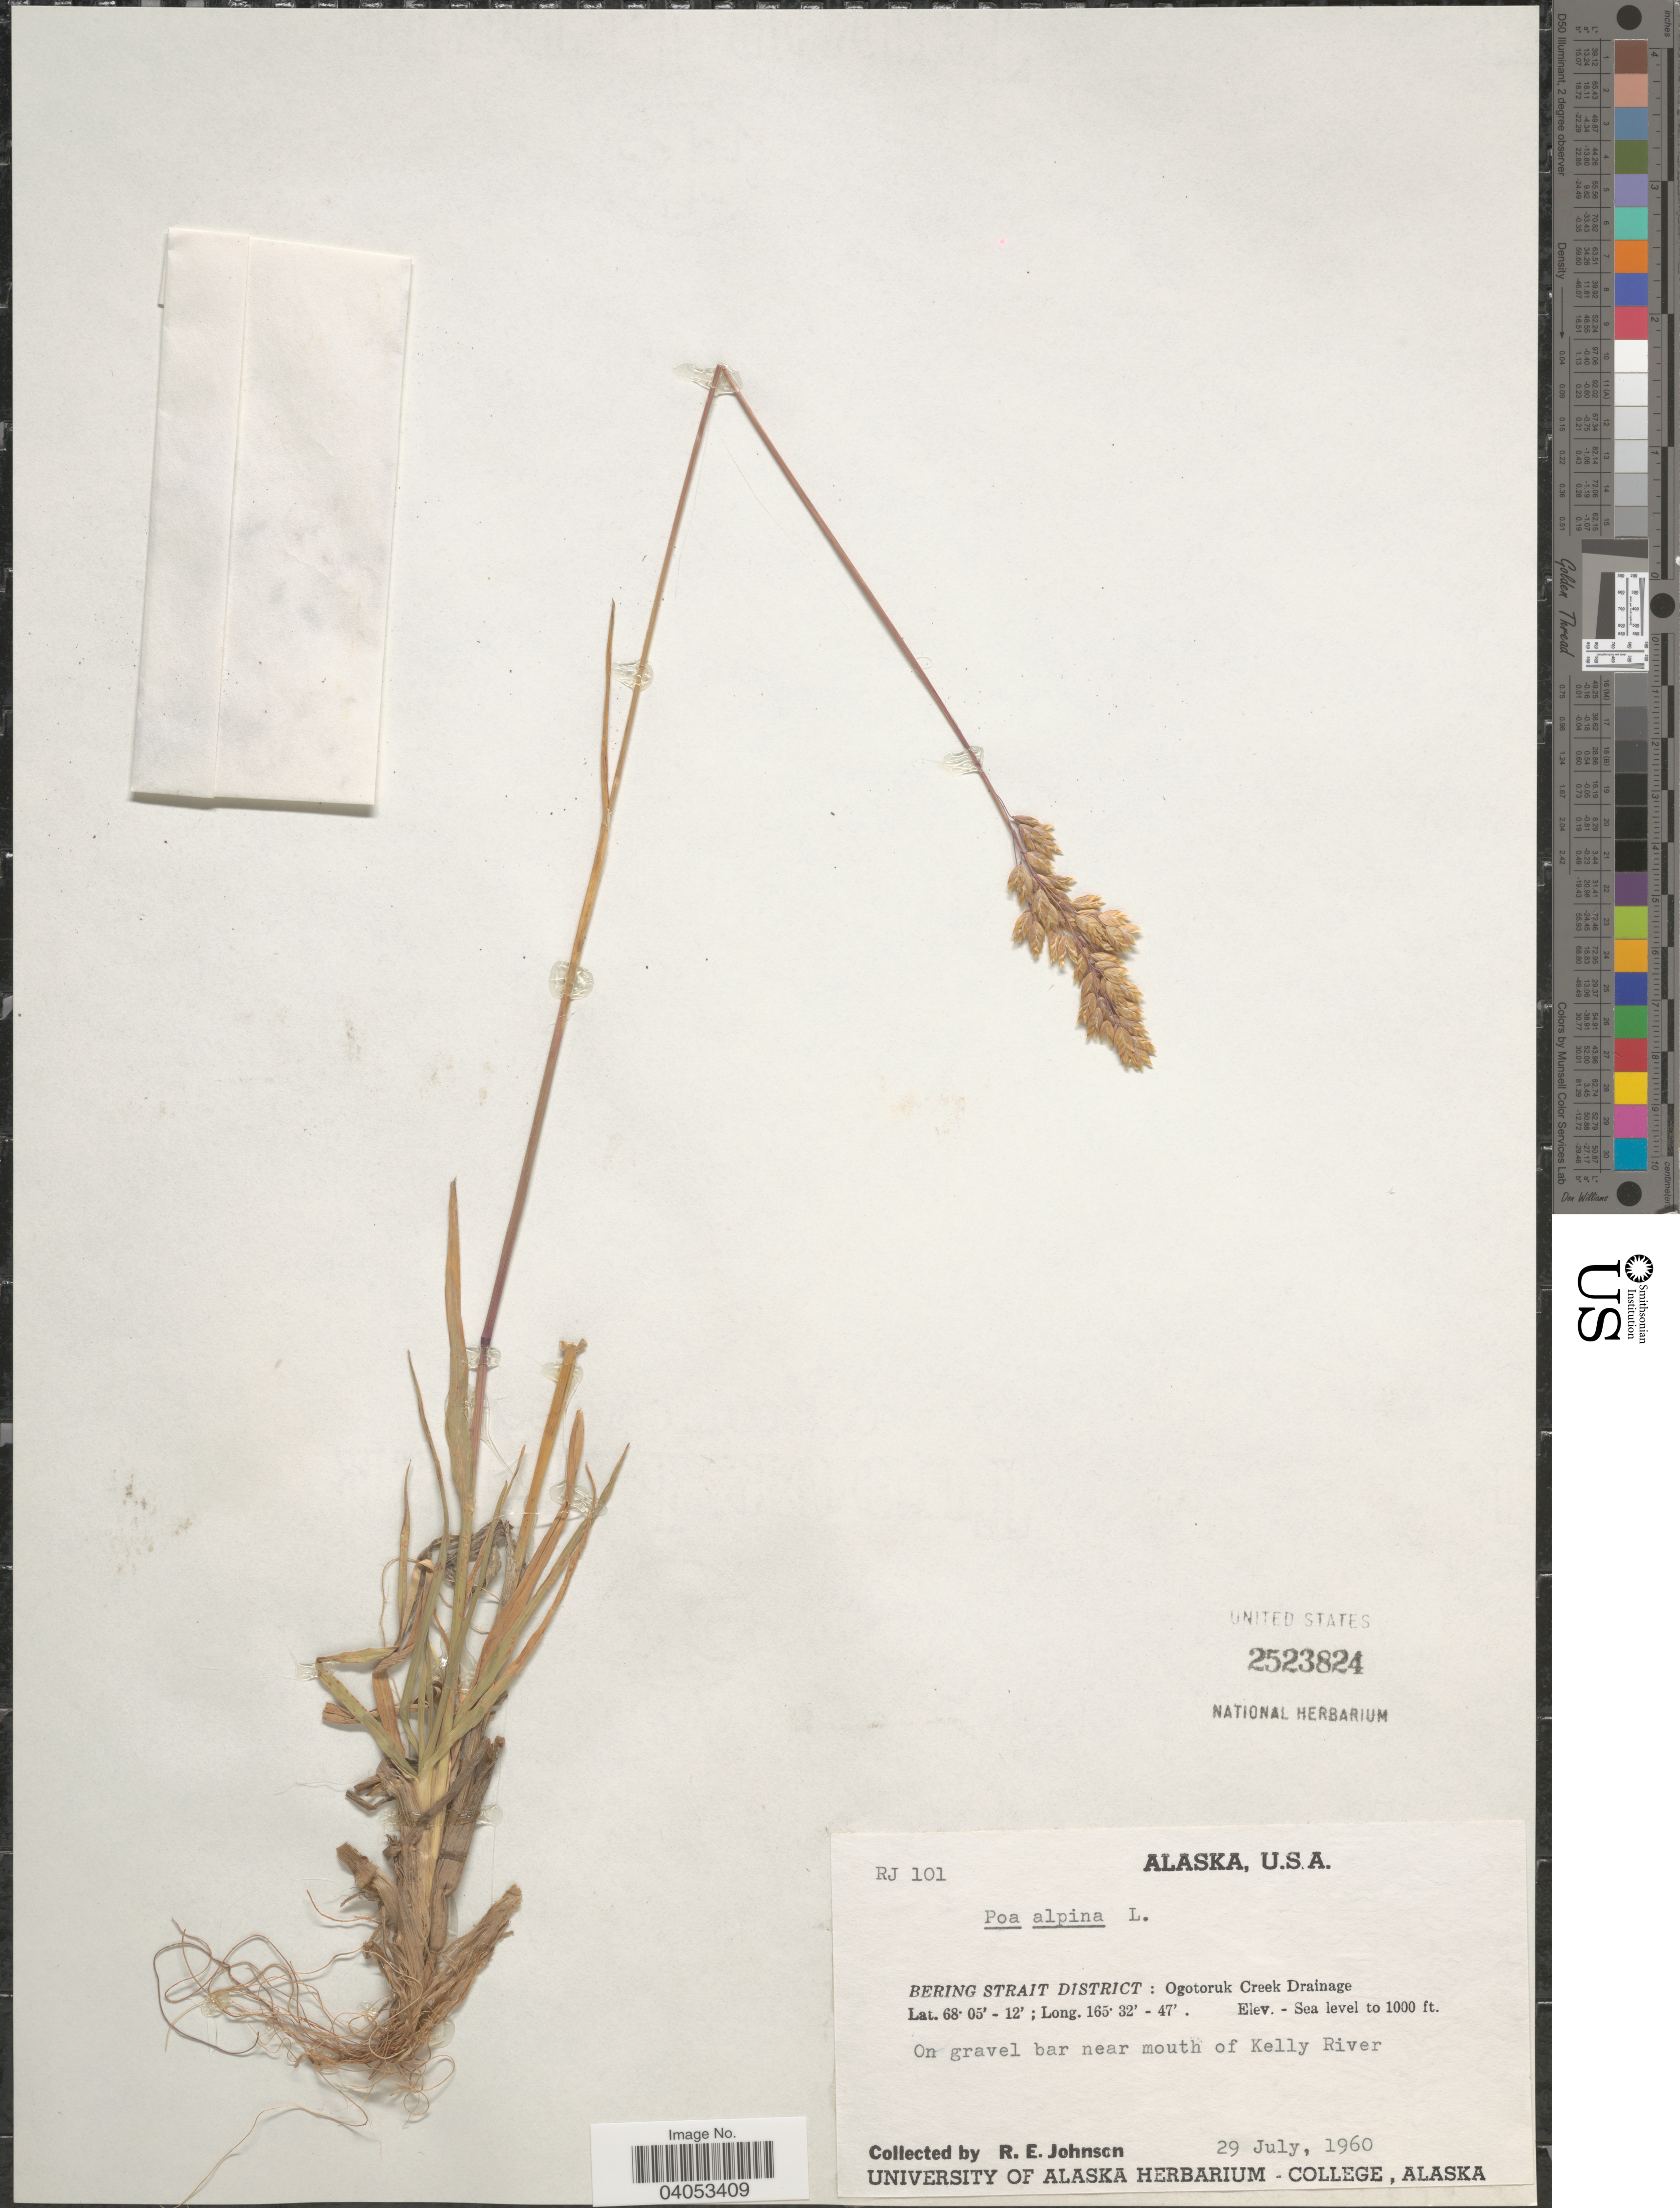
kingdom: Plantae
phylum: Tracheophyta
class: Liliopsida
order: Poales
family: Poaceae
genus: Poa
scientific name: Poa alpina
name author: L.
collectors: R. Johnson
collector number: RJ101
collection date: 1960-07-29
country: United States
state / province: Alaska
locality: Bering Strait District: Ogotoruk Creek Drainage. On gravel bar near mouth of Kelly River.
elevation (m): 0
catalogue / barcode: US 2523824